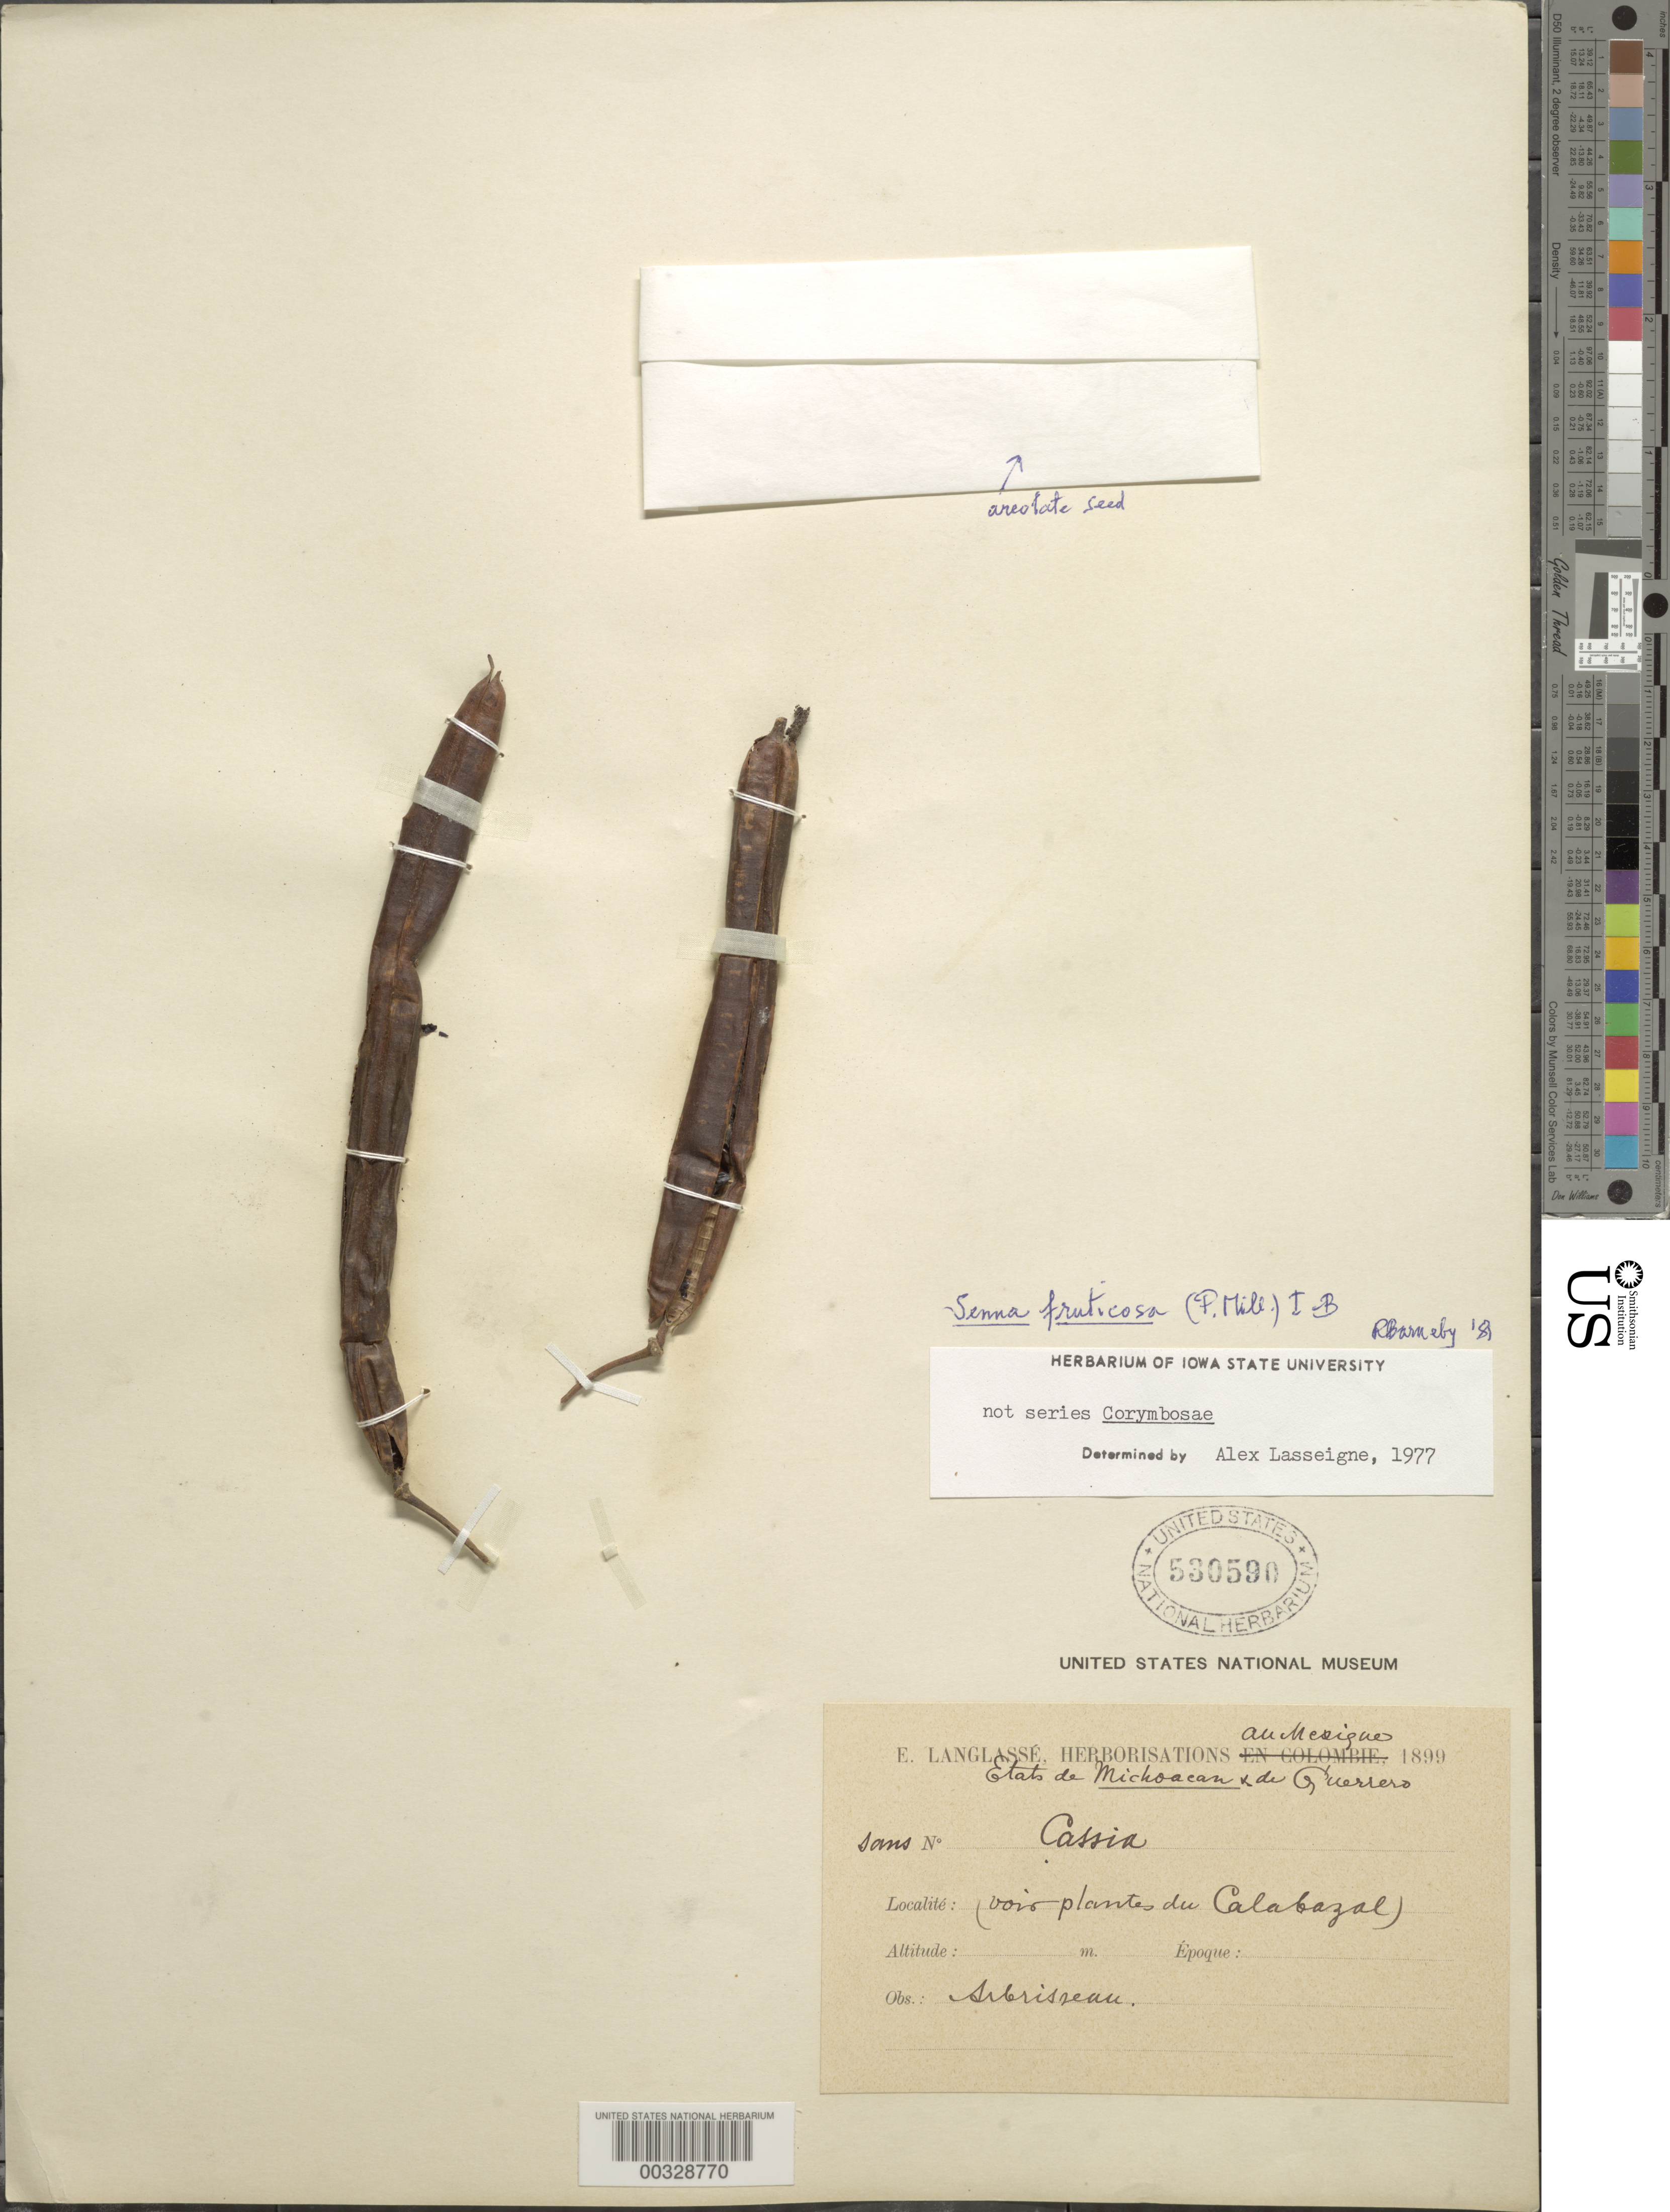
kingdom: Plantae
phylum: Tracheophyta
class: Magnoliopsida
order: Fabales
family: Fabaceae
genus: Senna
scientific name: Senna fruticosa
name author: (Benth.) H.S. Irwin & Barneby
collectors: E. Langlassé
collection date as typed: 1899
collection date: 1899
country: Mexico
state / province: Guerrero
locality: El Calabazal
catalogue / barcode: US 530590